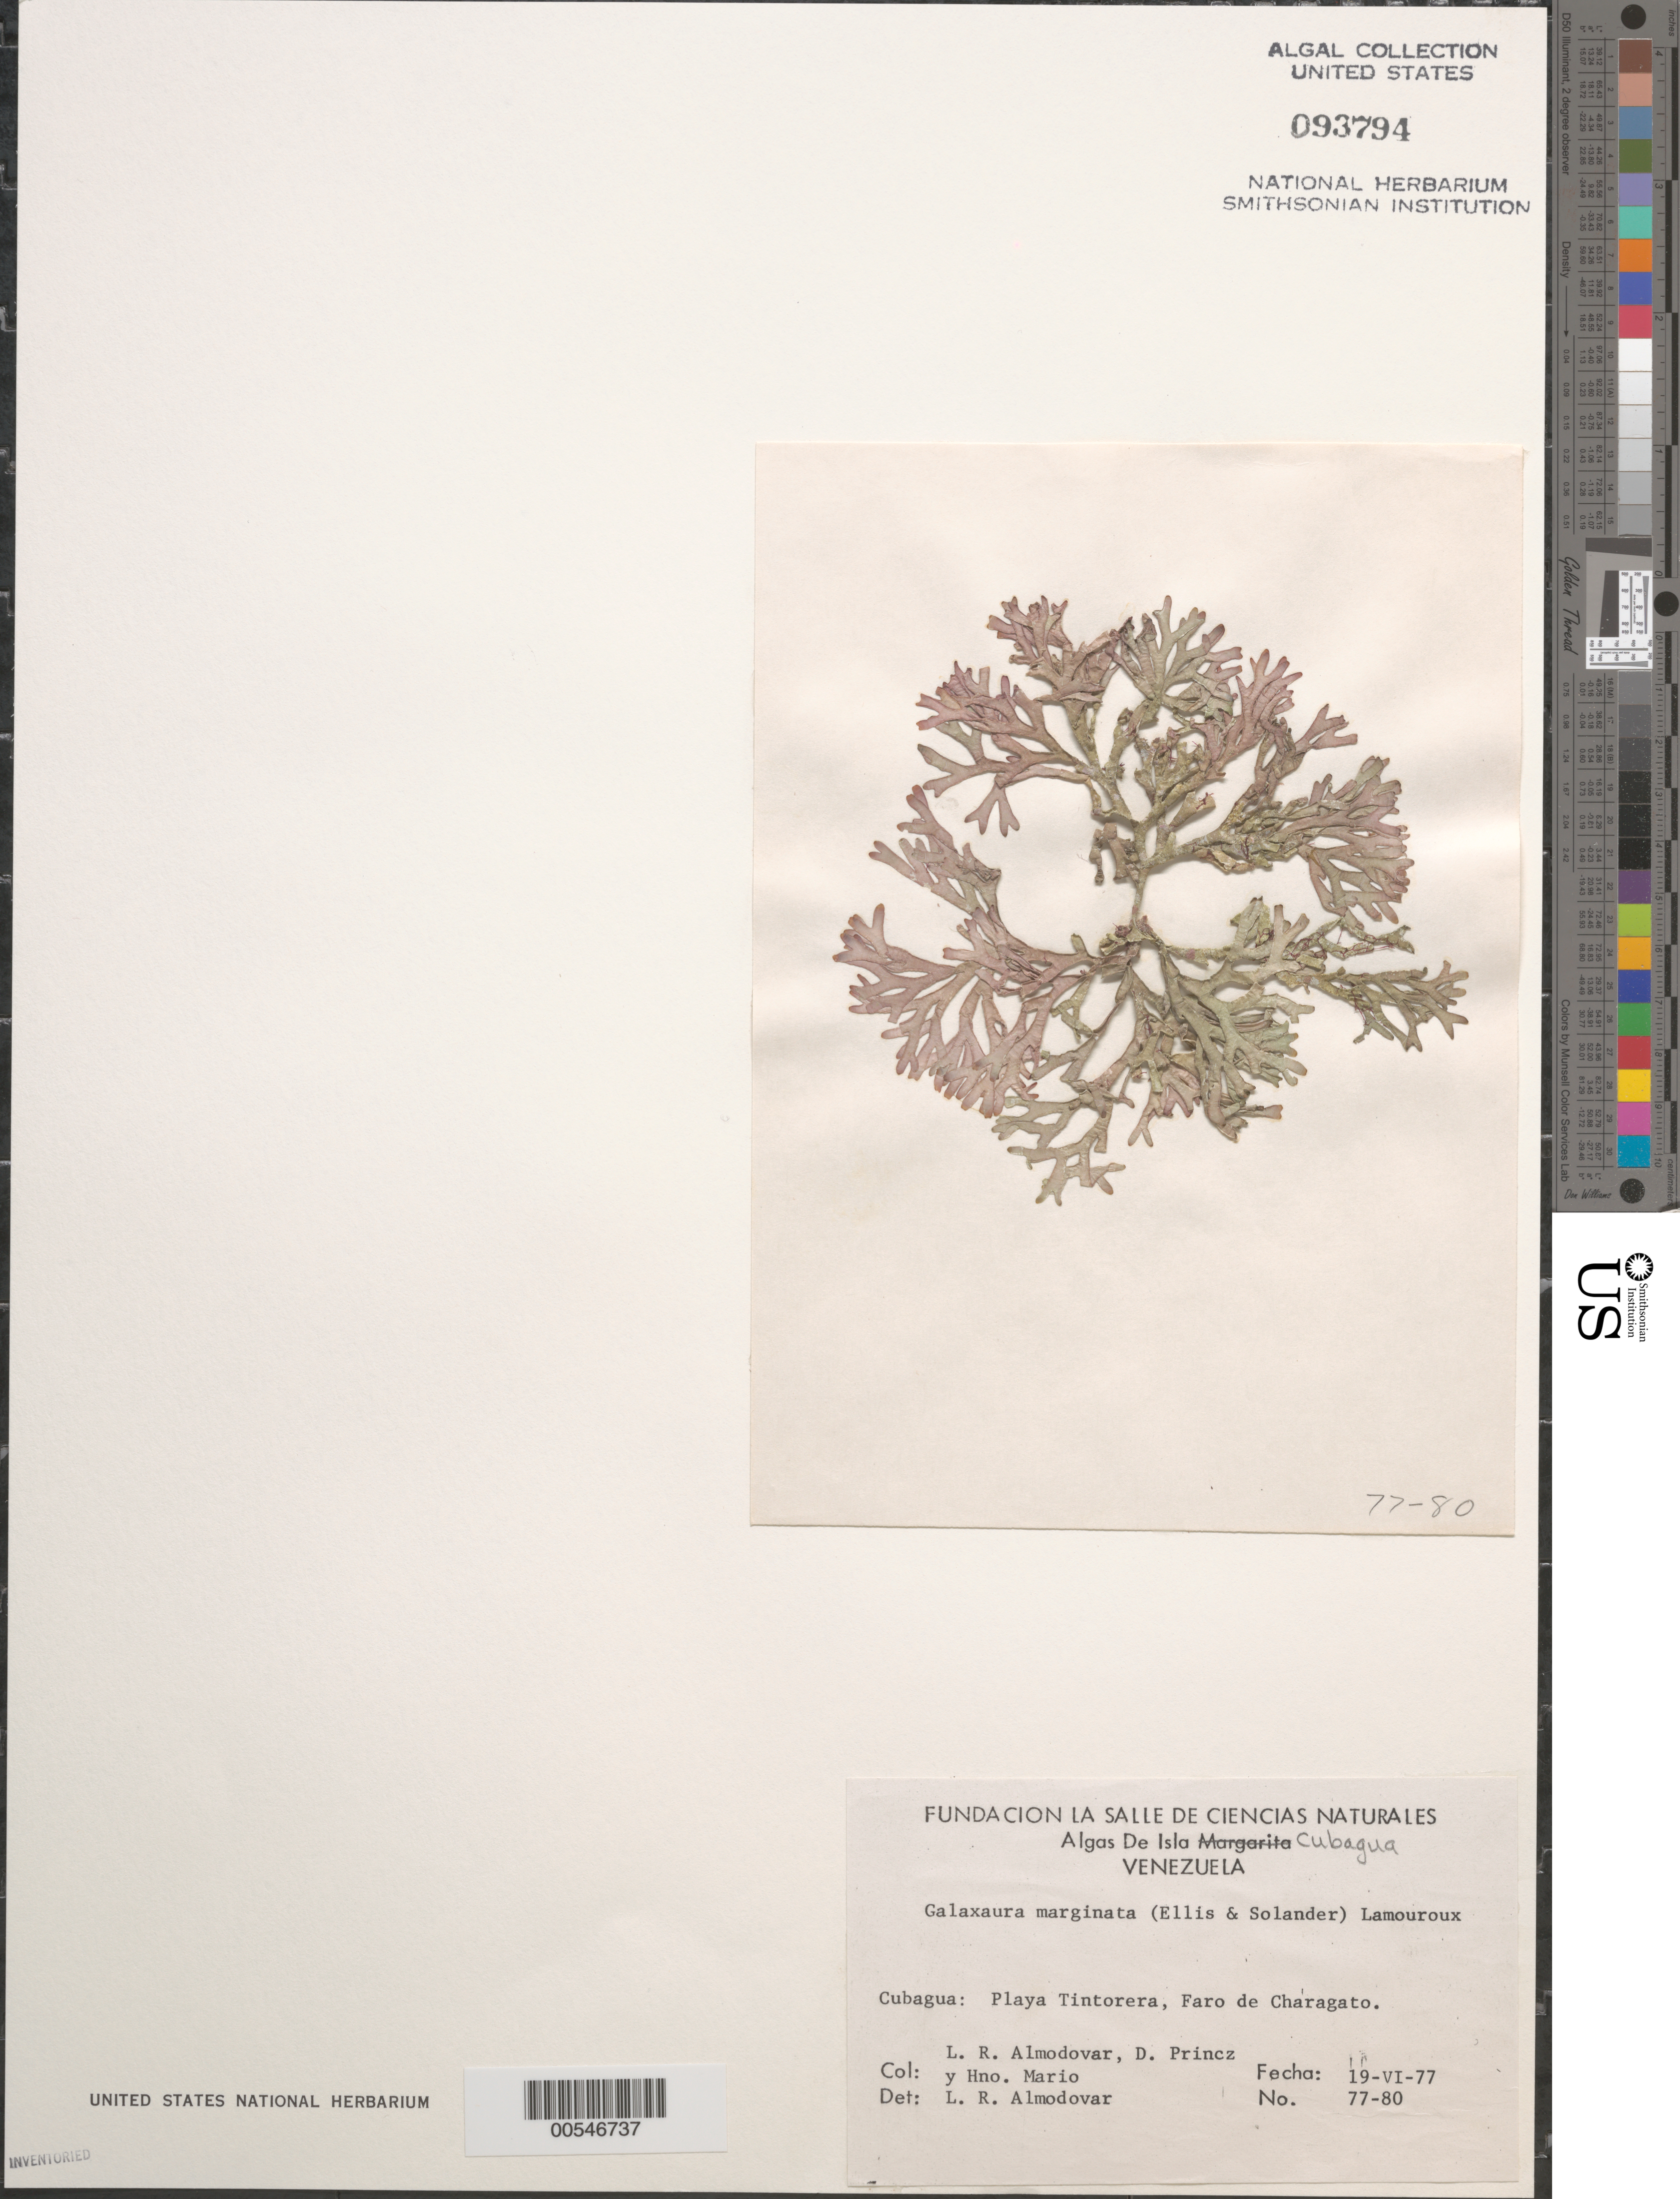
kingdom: Plantae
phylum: Rhodophyta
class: Florideophyceae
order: Nemaliales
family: Galaxauraceae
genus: Galaxaura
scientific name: Galaxaura marginata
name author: (J. Ellis & Sol.) J.V.Lamouroux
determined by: Almodovar, L. R.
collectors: L. Almodovar, D. Princz & H. Mario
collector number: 77-80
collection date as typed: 19 Jun 1977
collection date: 1977-06-19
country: Venezuela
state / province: Nueva Esparta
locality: Playa tintorera, faro de charagato, isla cubagua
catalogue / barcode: US 93794